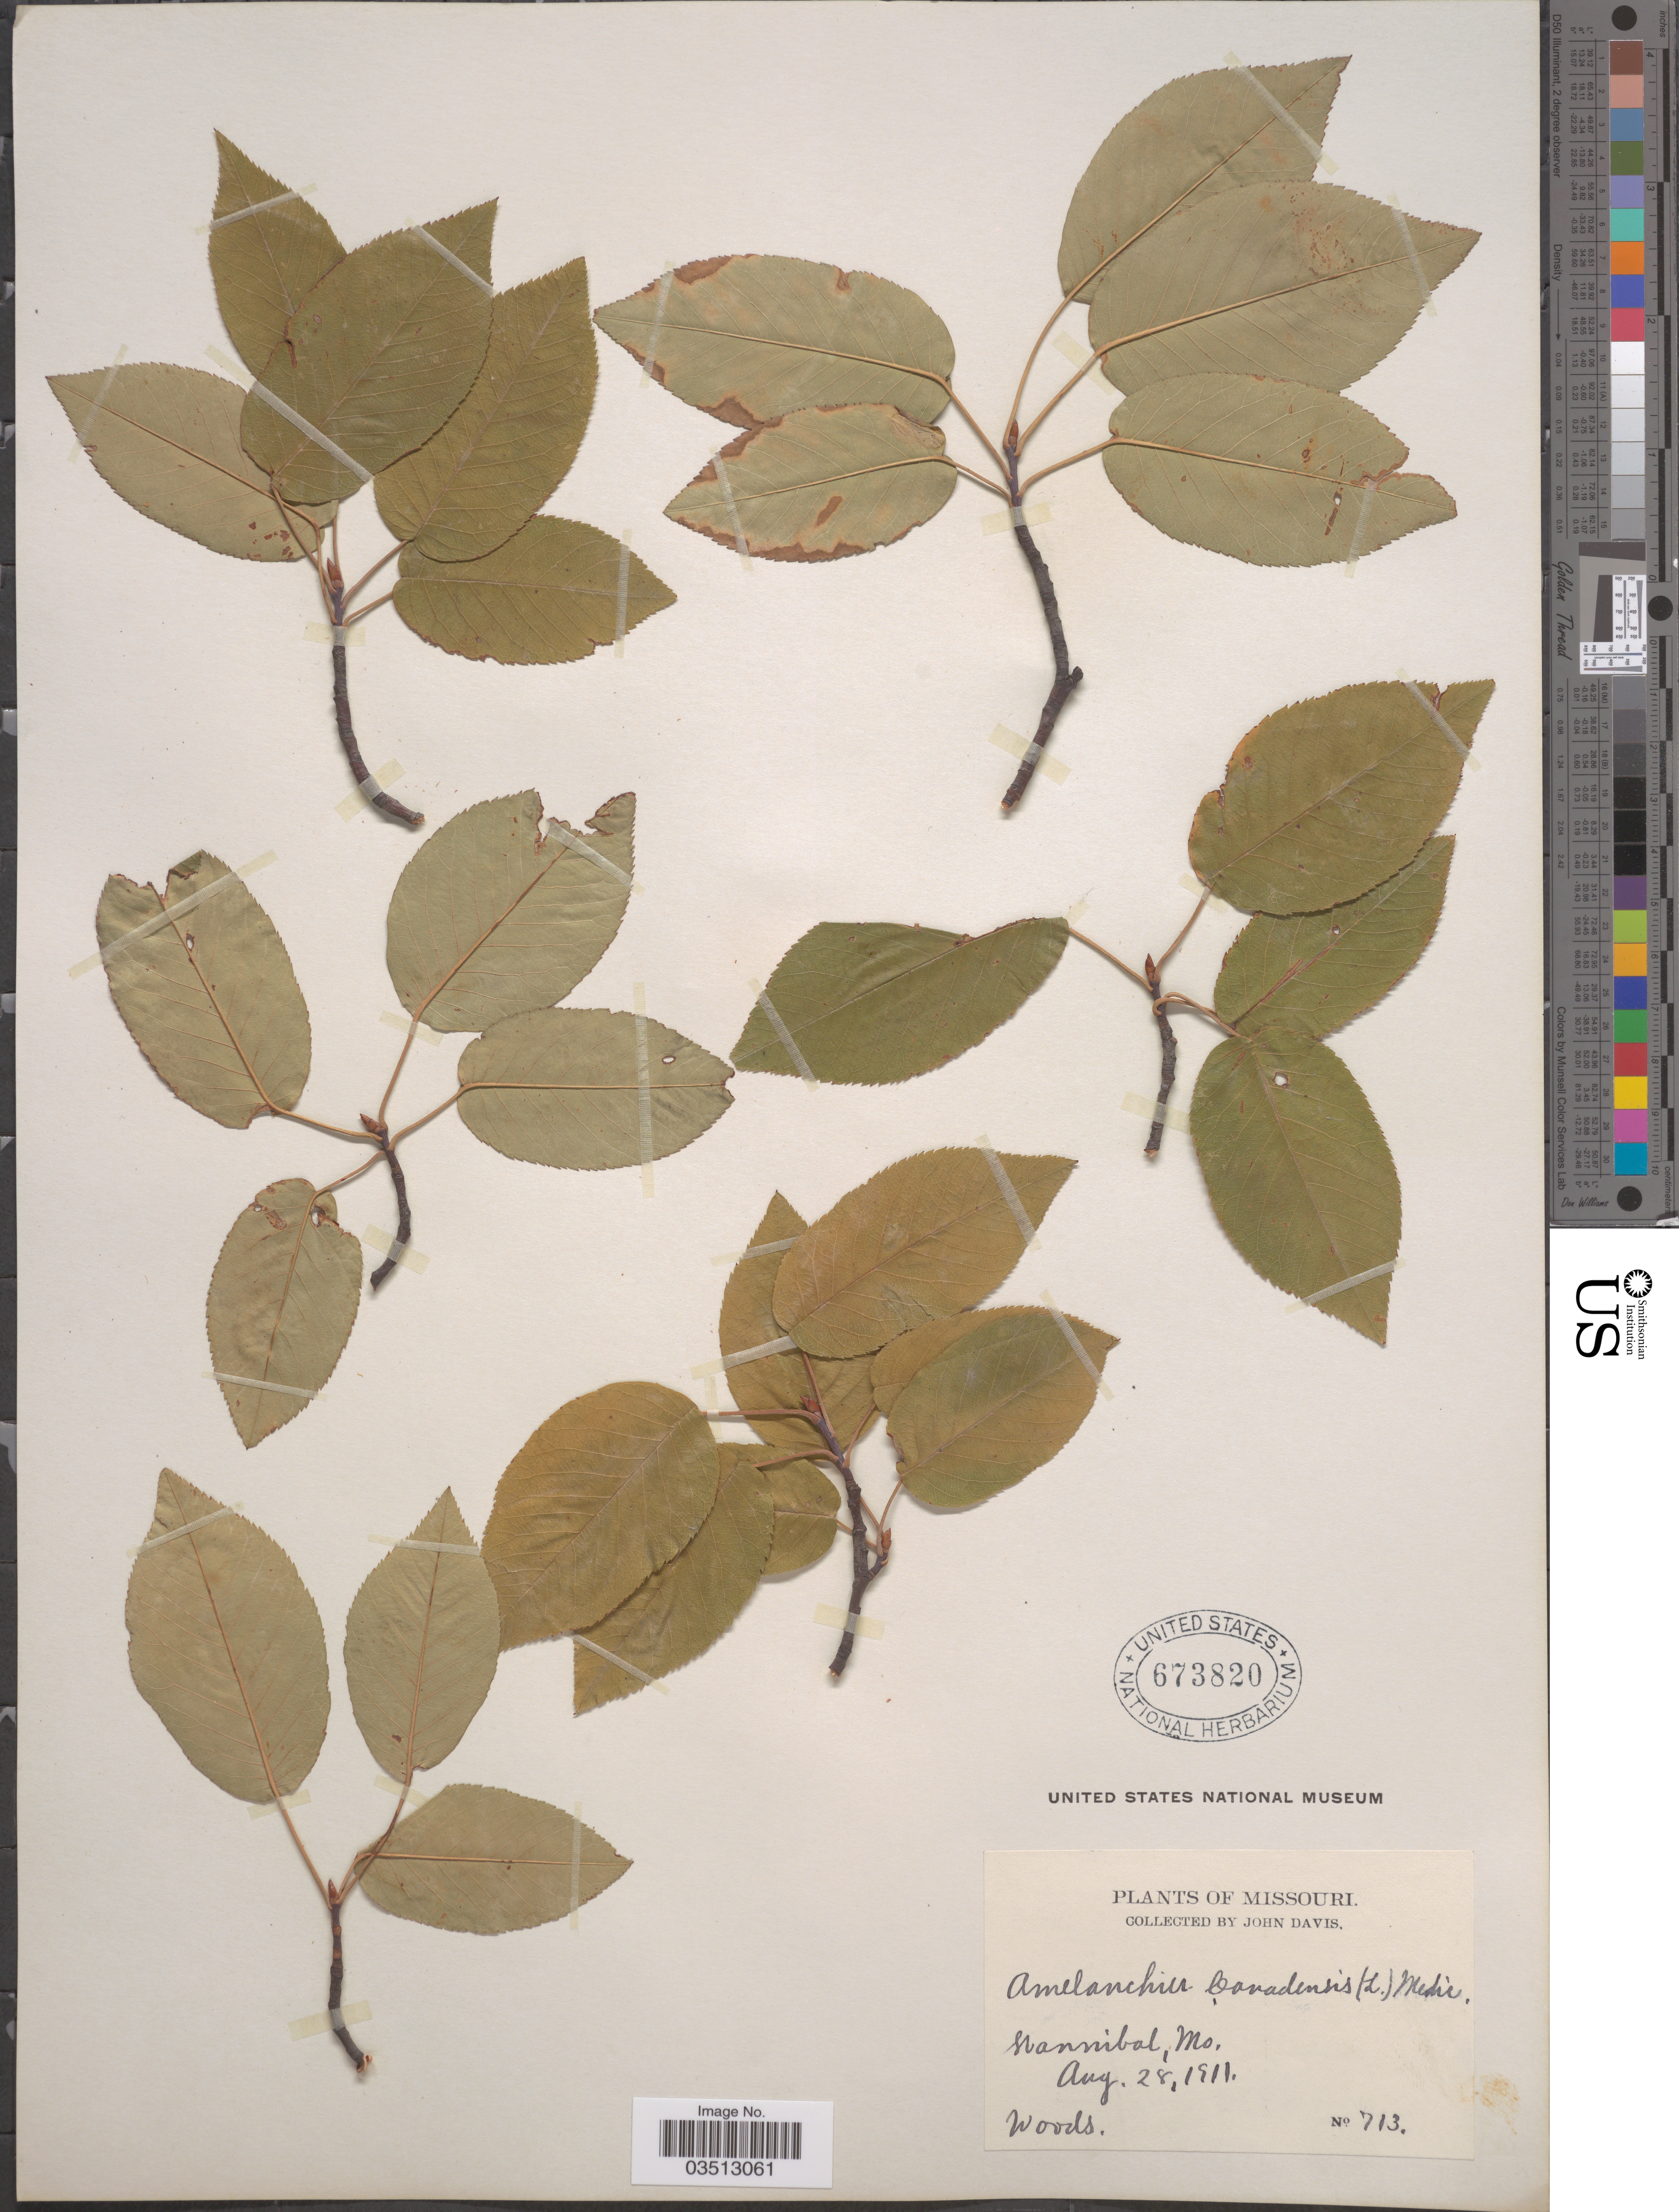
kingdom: Plantae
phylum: Tracheophyta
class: Magnoliopsida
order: Rosales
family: Rosaceae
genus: Amelanchier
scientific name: Amelanchier sp.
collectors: J. Davis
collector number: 713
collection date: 1911-08-28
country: United States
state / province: Missouri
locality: Hannibal.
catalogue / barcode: US 673820